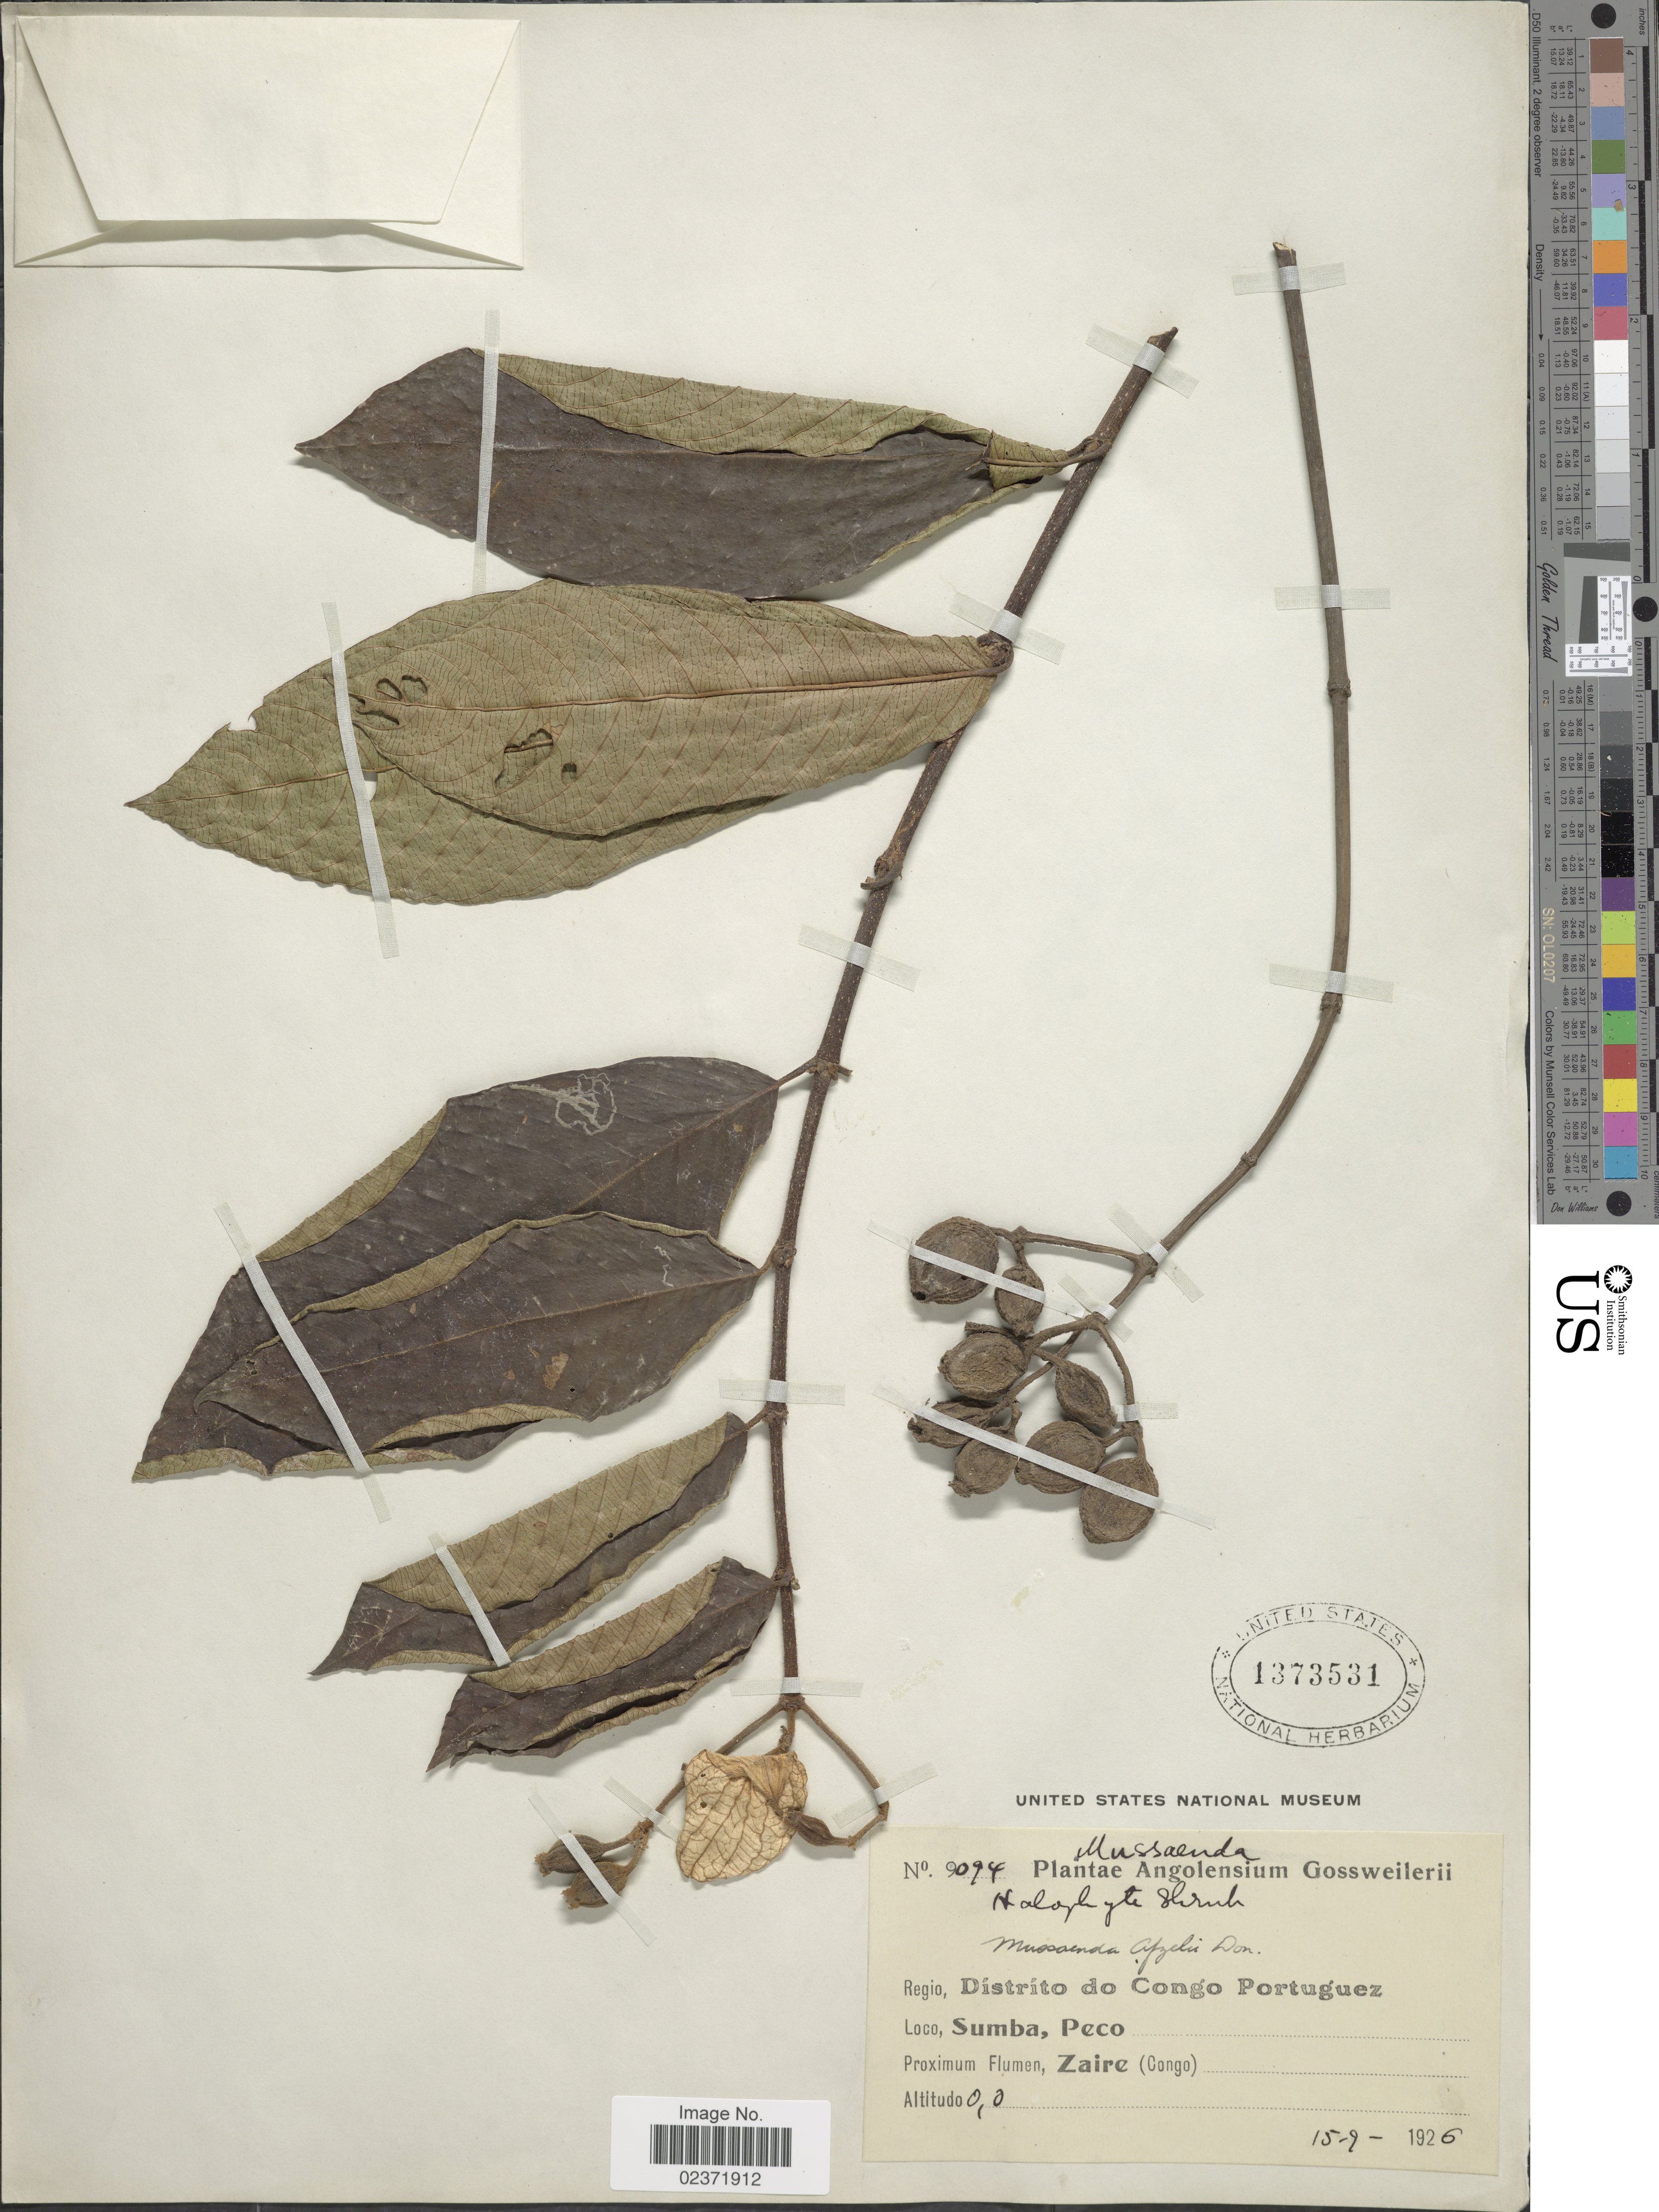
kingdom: Plantae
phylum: Tracheophyta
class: Magnoliopsida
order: Gentianales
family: Rubiaceae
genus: Mussaenda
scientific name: Mussaenda afzelii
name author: G. Don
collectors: -. Gossweiler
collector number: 9094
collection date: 1926-09-15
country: Angola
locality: Angolensium, Distrito do Congo Portuguez, Sumba, Peco, Zaire (Congo)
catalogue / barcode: US 1373531